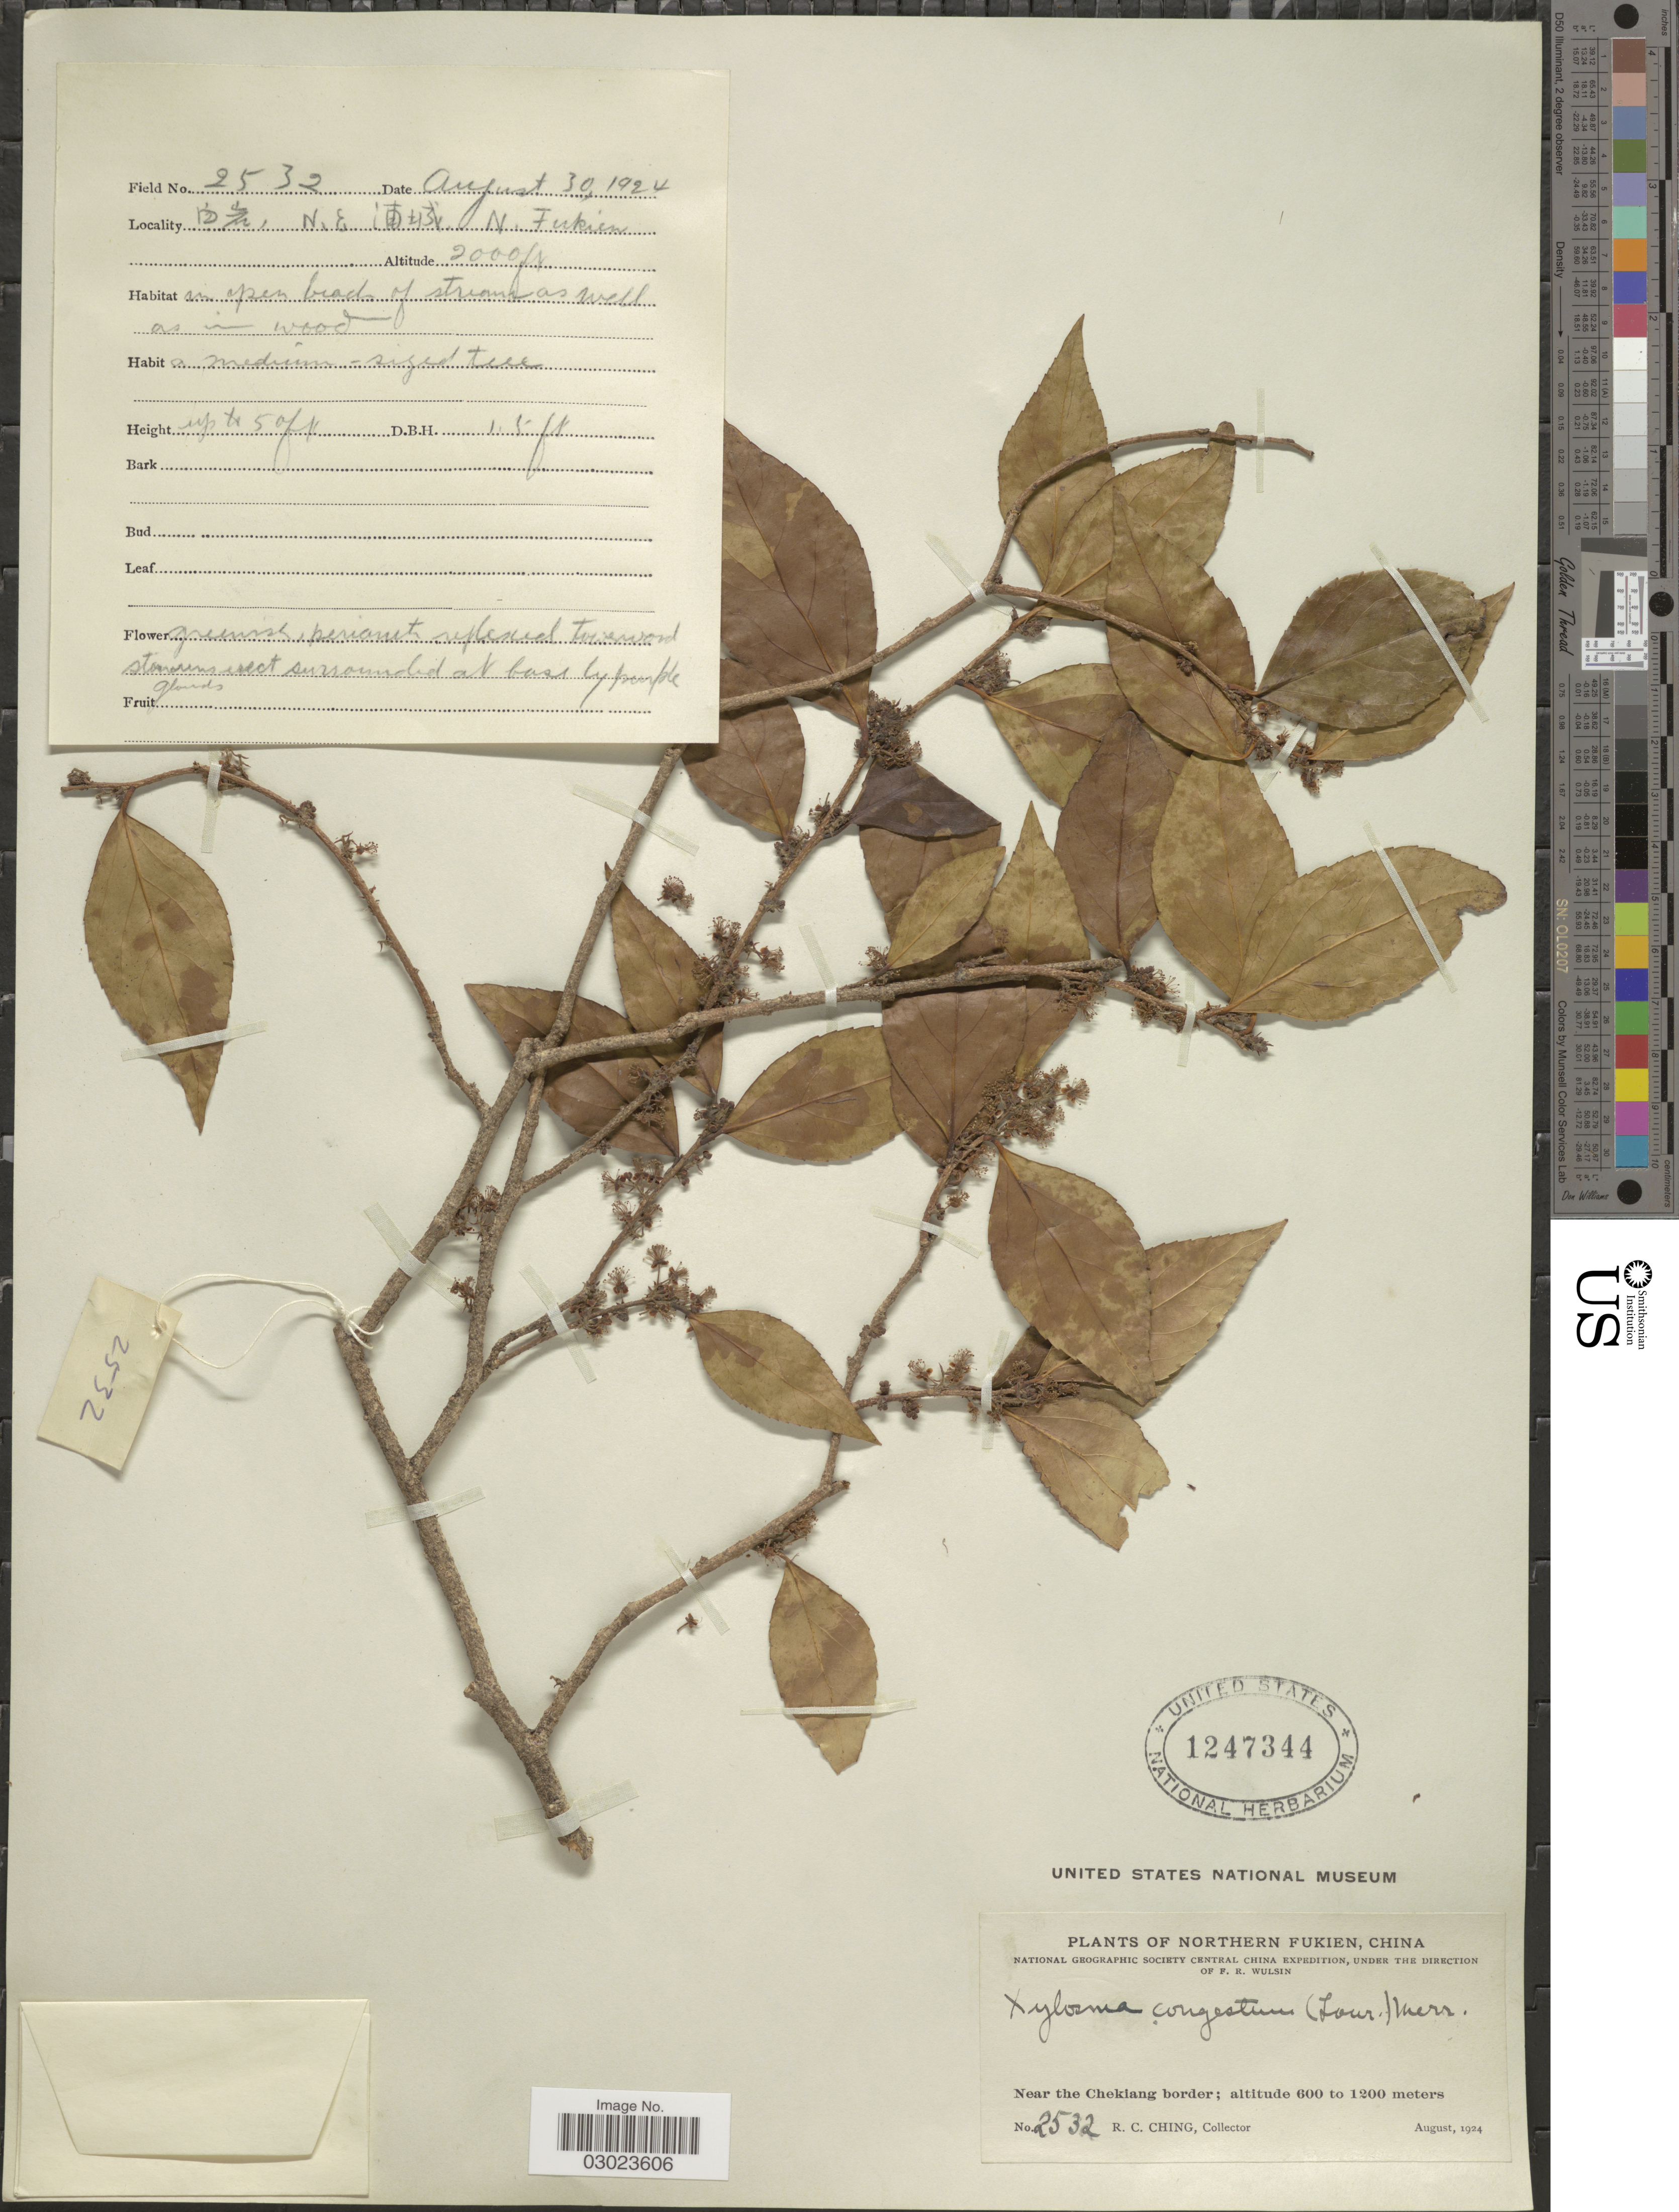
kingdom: Plantae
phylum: Tracheophyta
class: Magnoliopsida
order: Malpighiales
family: Salicaceae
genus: Xylosma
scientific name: Xylosma congesta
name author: (Lour.) Merr.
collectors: R. C. Ching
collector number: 2532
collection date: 1924-08-30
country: China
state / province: Fujian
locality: Northern Fukien, China, Near the Chekiang border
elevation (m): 610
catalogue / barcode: US 1247344